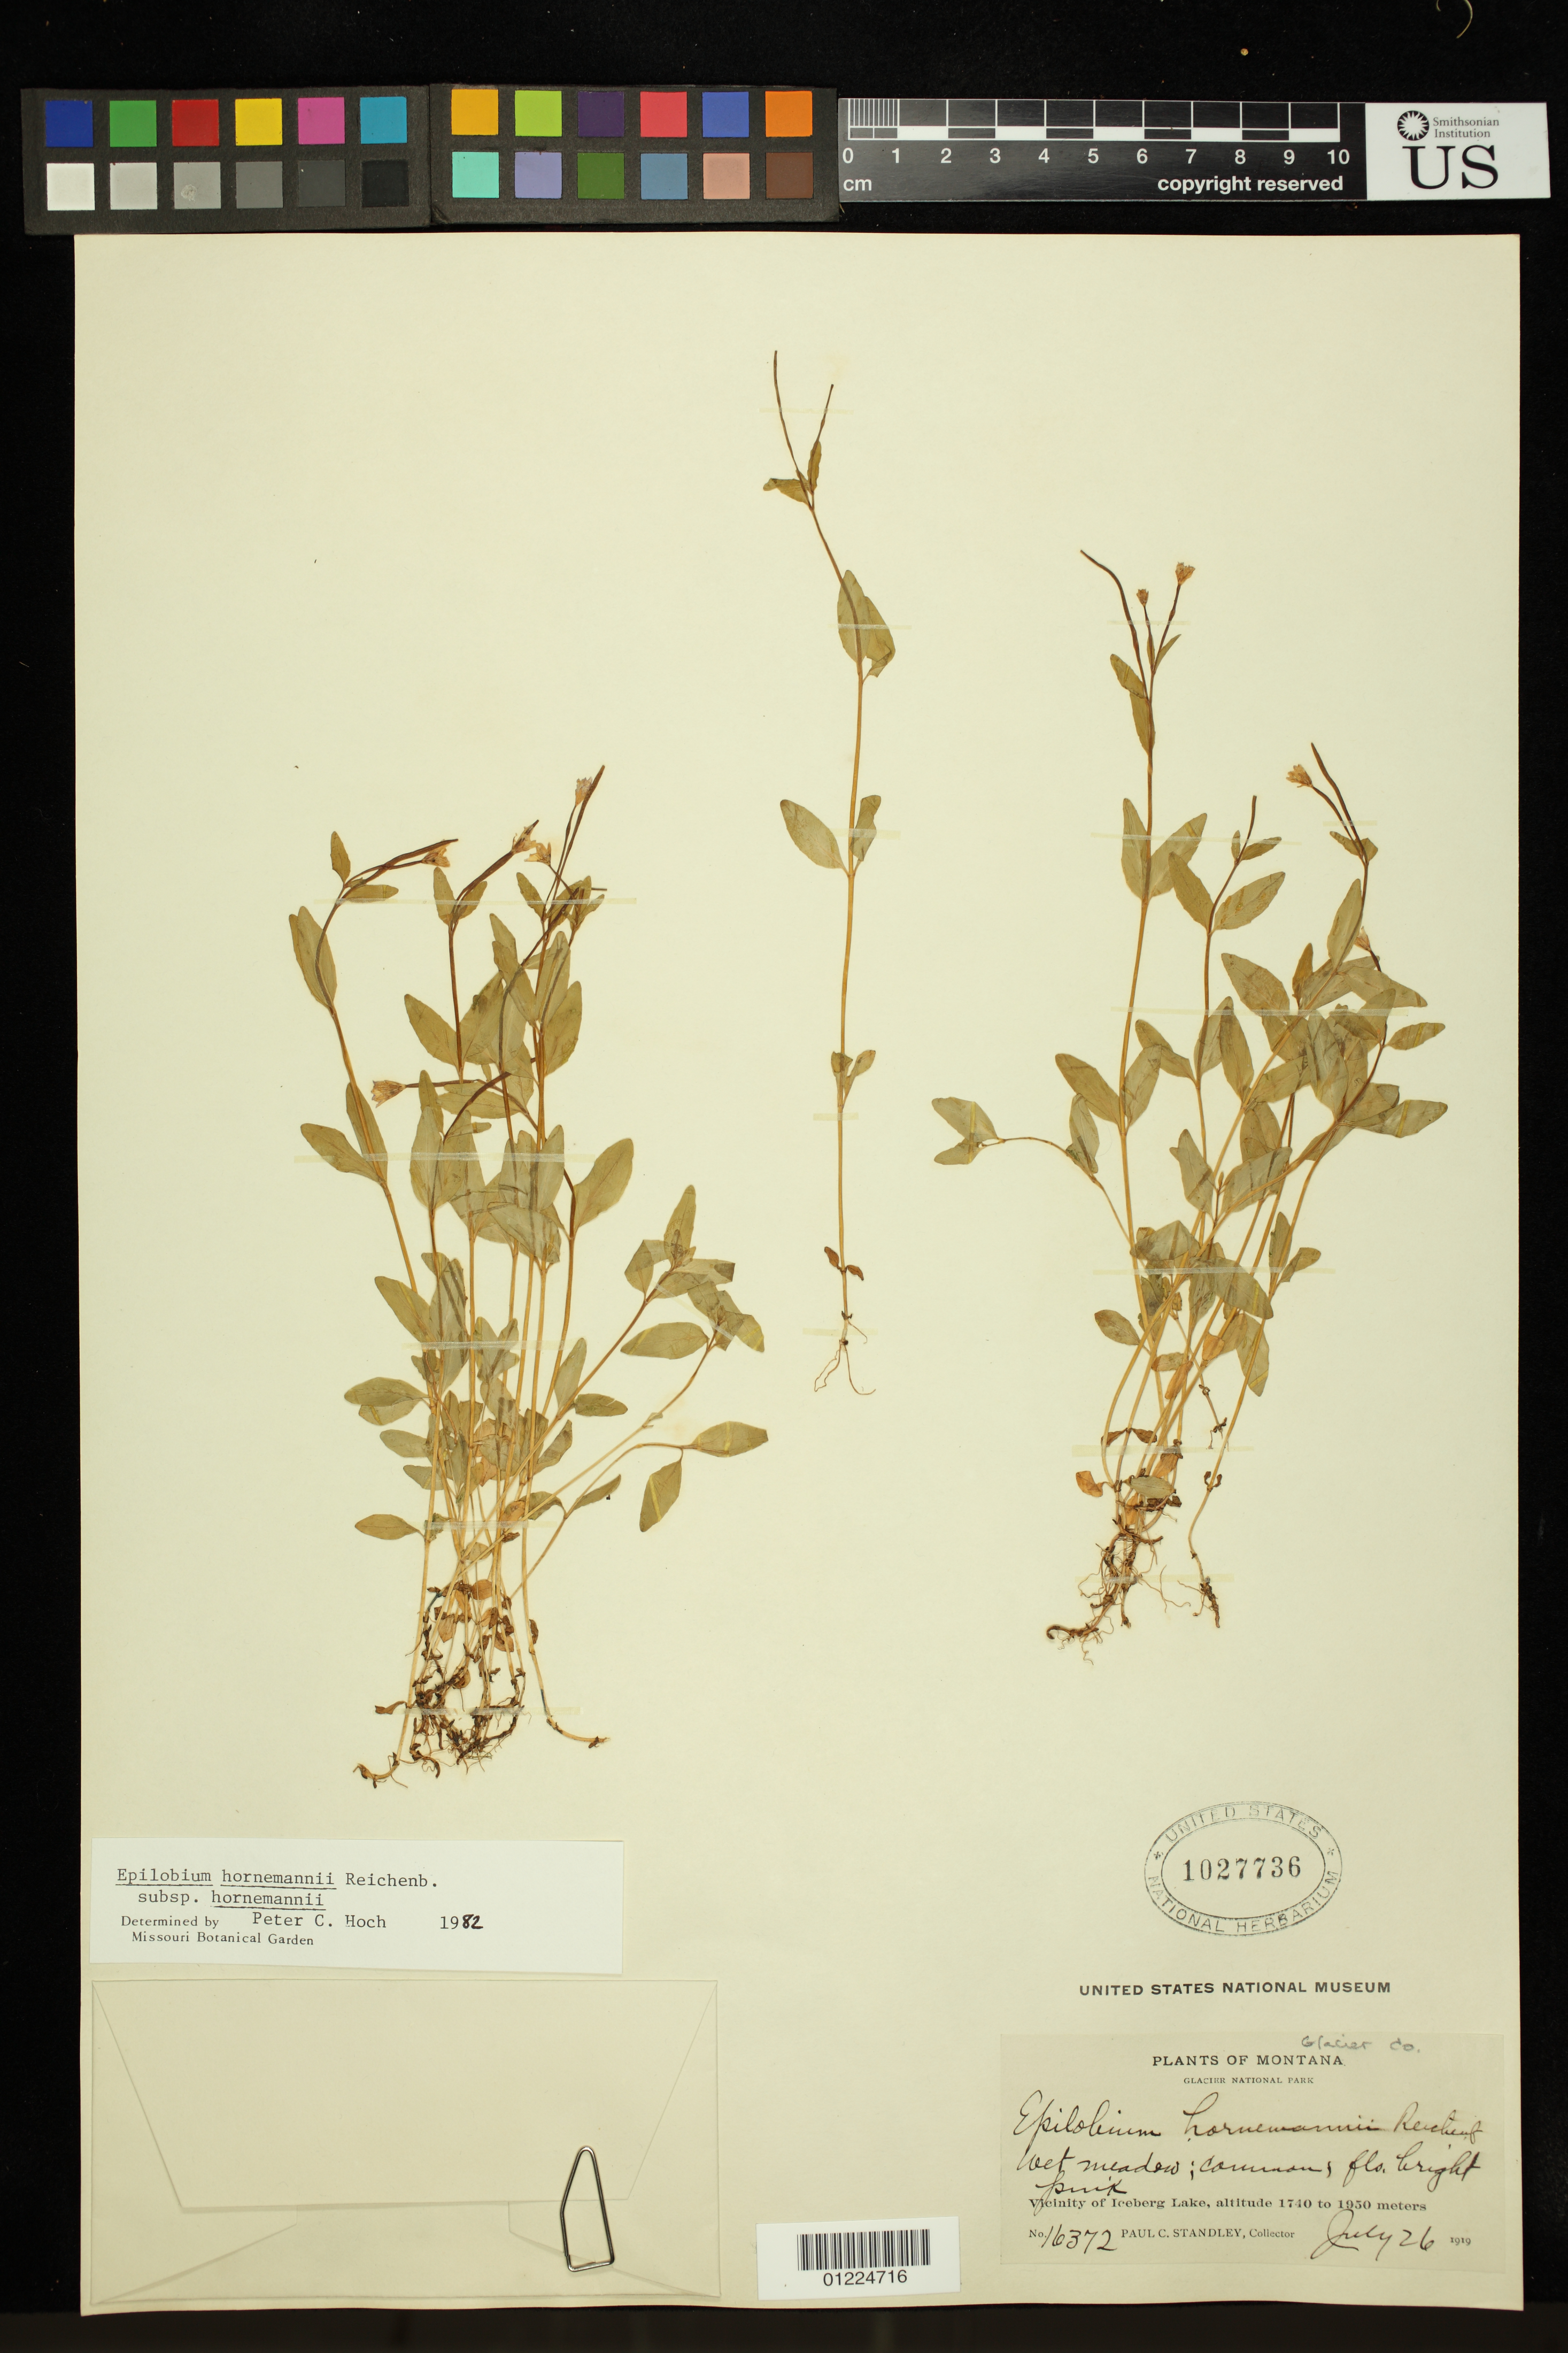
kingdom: Plantae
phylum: Tracheophyta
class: Magnoliopsida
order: Myrtales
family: Onagraceae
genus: Epilobium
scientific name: Epilobium hornemannii subsp. hornemannii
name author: Rchb.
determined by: Hoch, P. C.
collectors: P. C. Standley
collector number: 16372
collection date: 1919-07-26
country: United States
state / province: Montana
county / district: Glacier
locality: Glacier National Park, vicinity of Iceberg Lake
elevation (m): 1740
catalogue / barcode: US 1027736